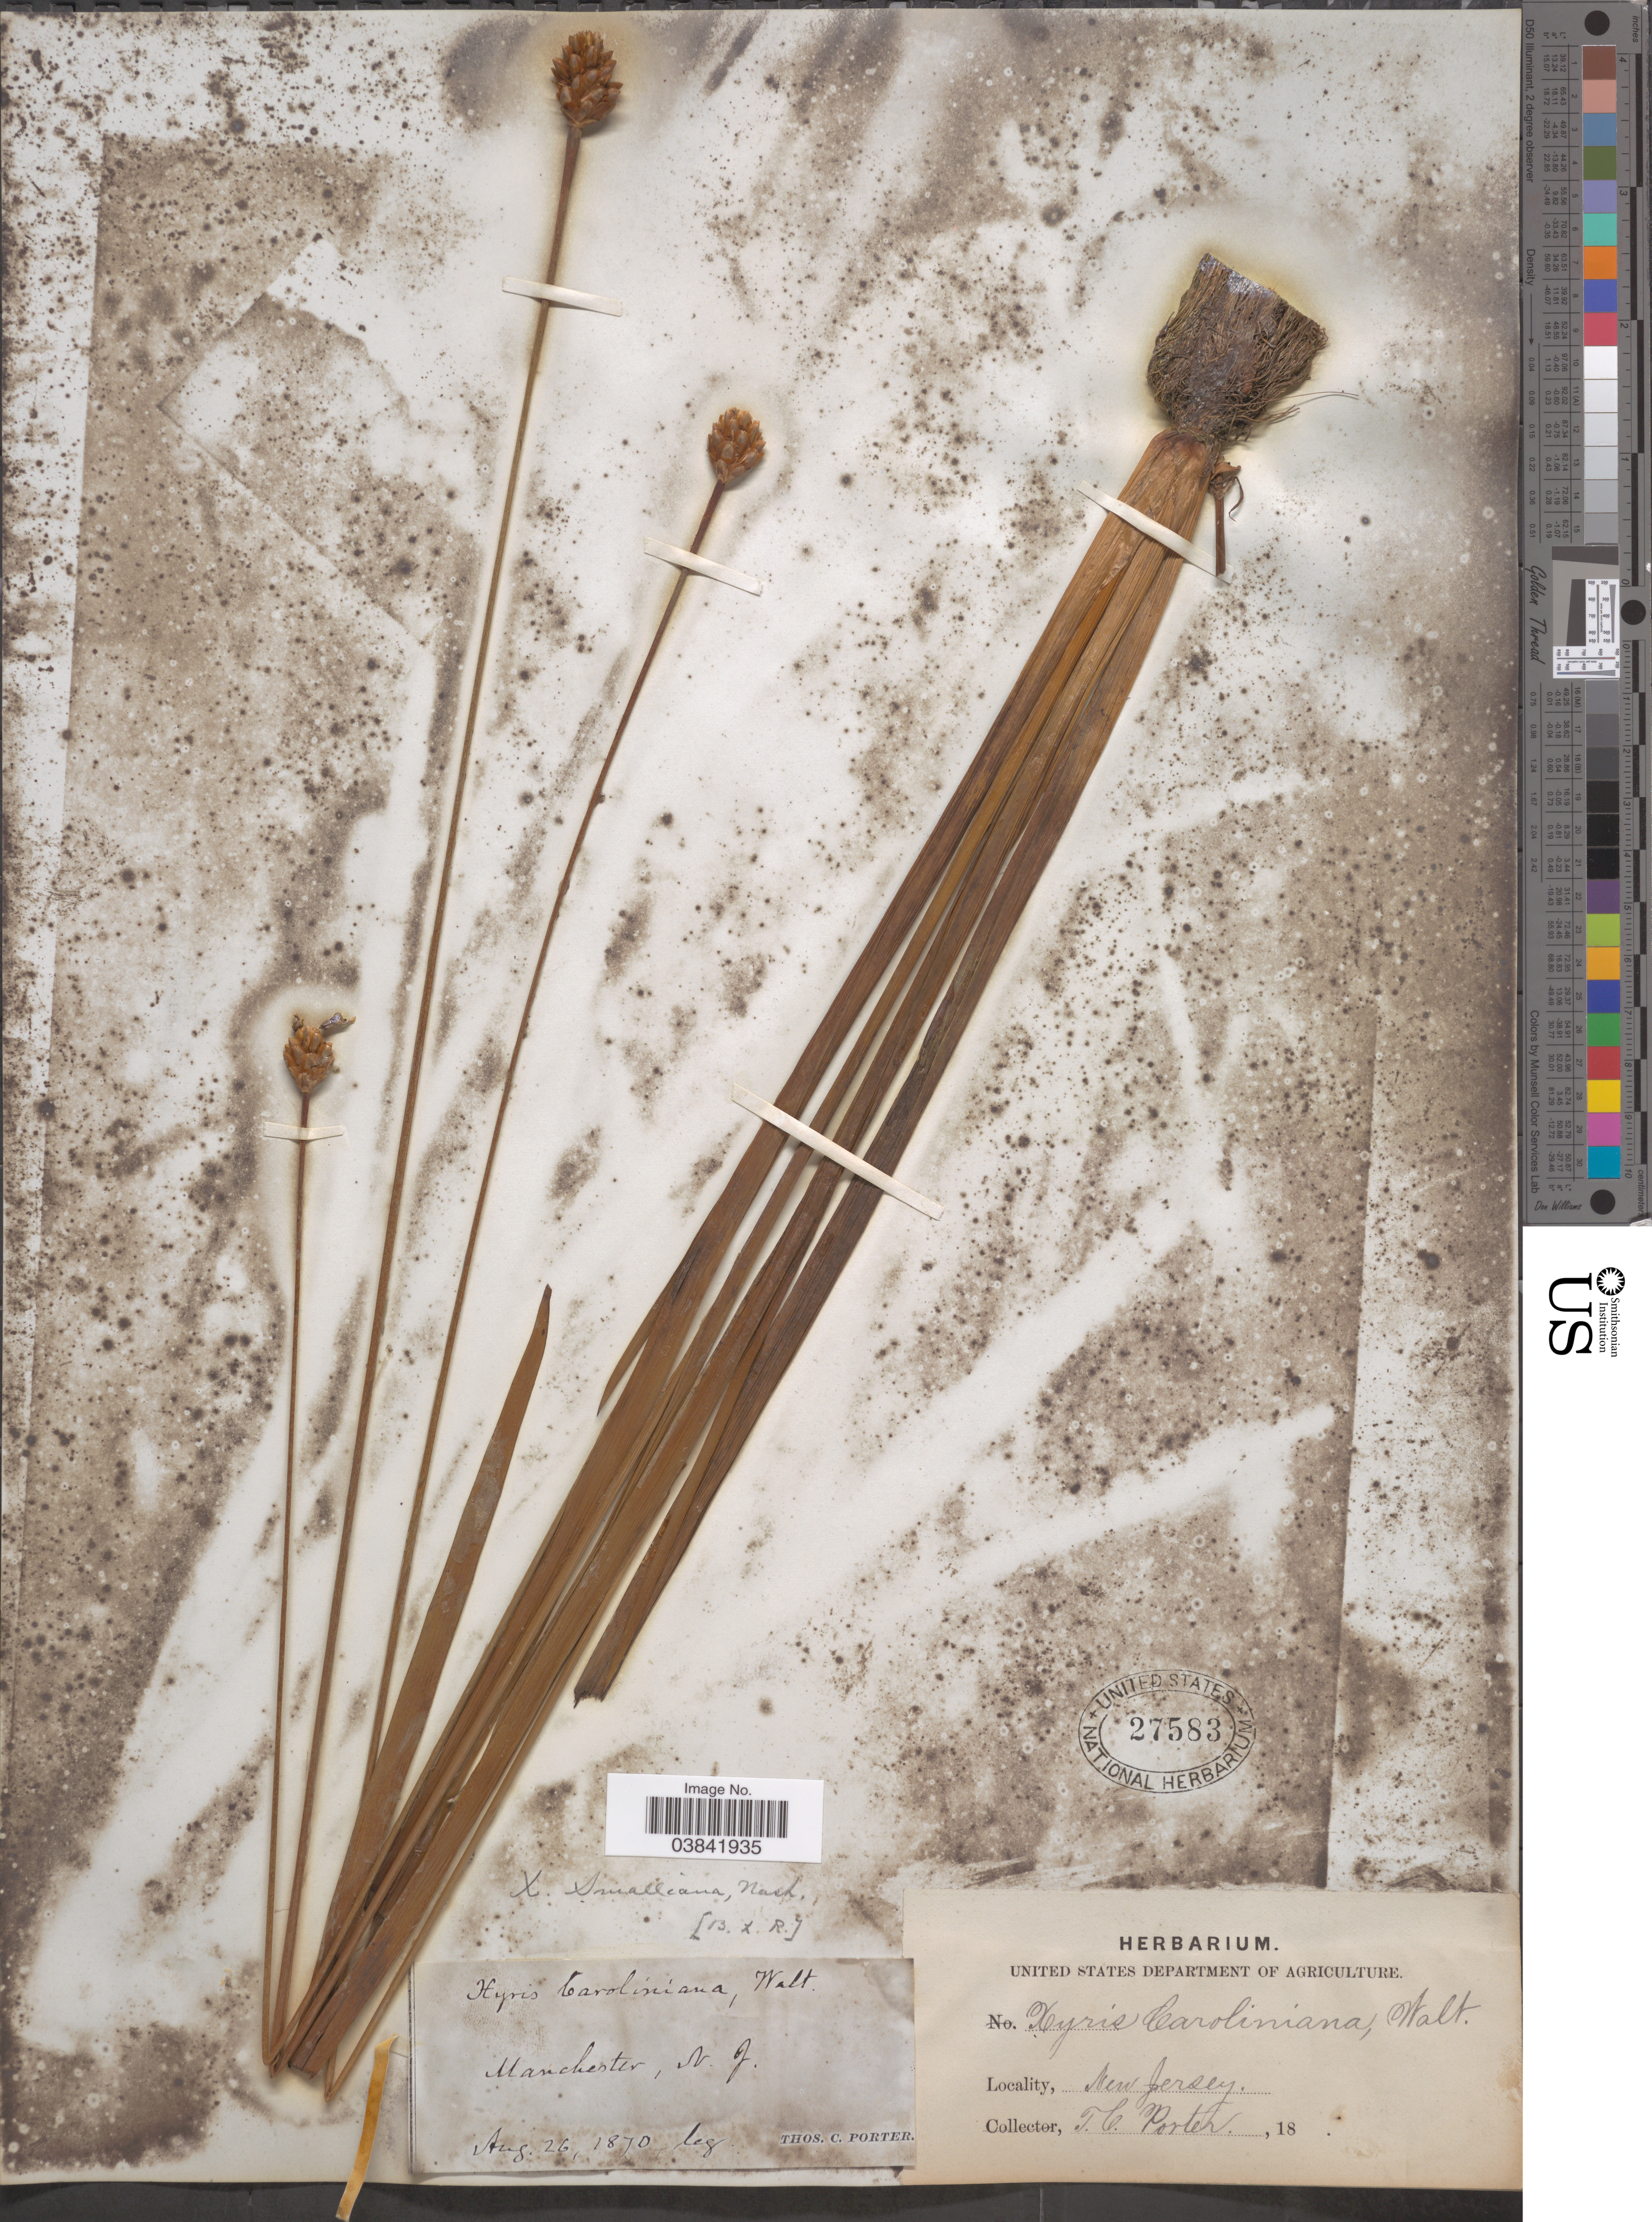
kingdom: Plantae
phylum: Tracheophyta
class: Liliopsida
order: Poales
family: Xyridaceae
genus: Xyris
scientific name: Xyris smalliana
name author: Nash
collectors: T. Porter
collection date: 1870-08-26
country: United States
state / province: New Jersey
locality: Manchester.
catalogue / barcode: US 27583